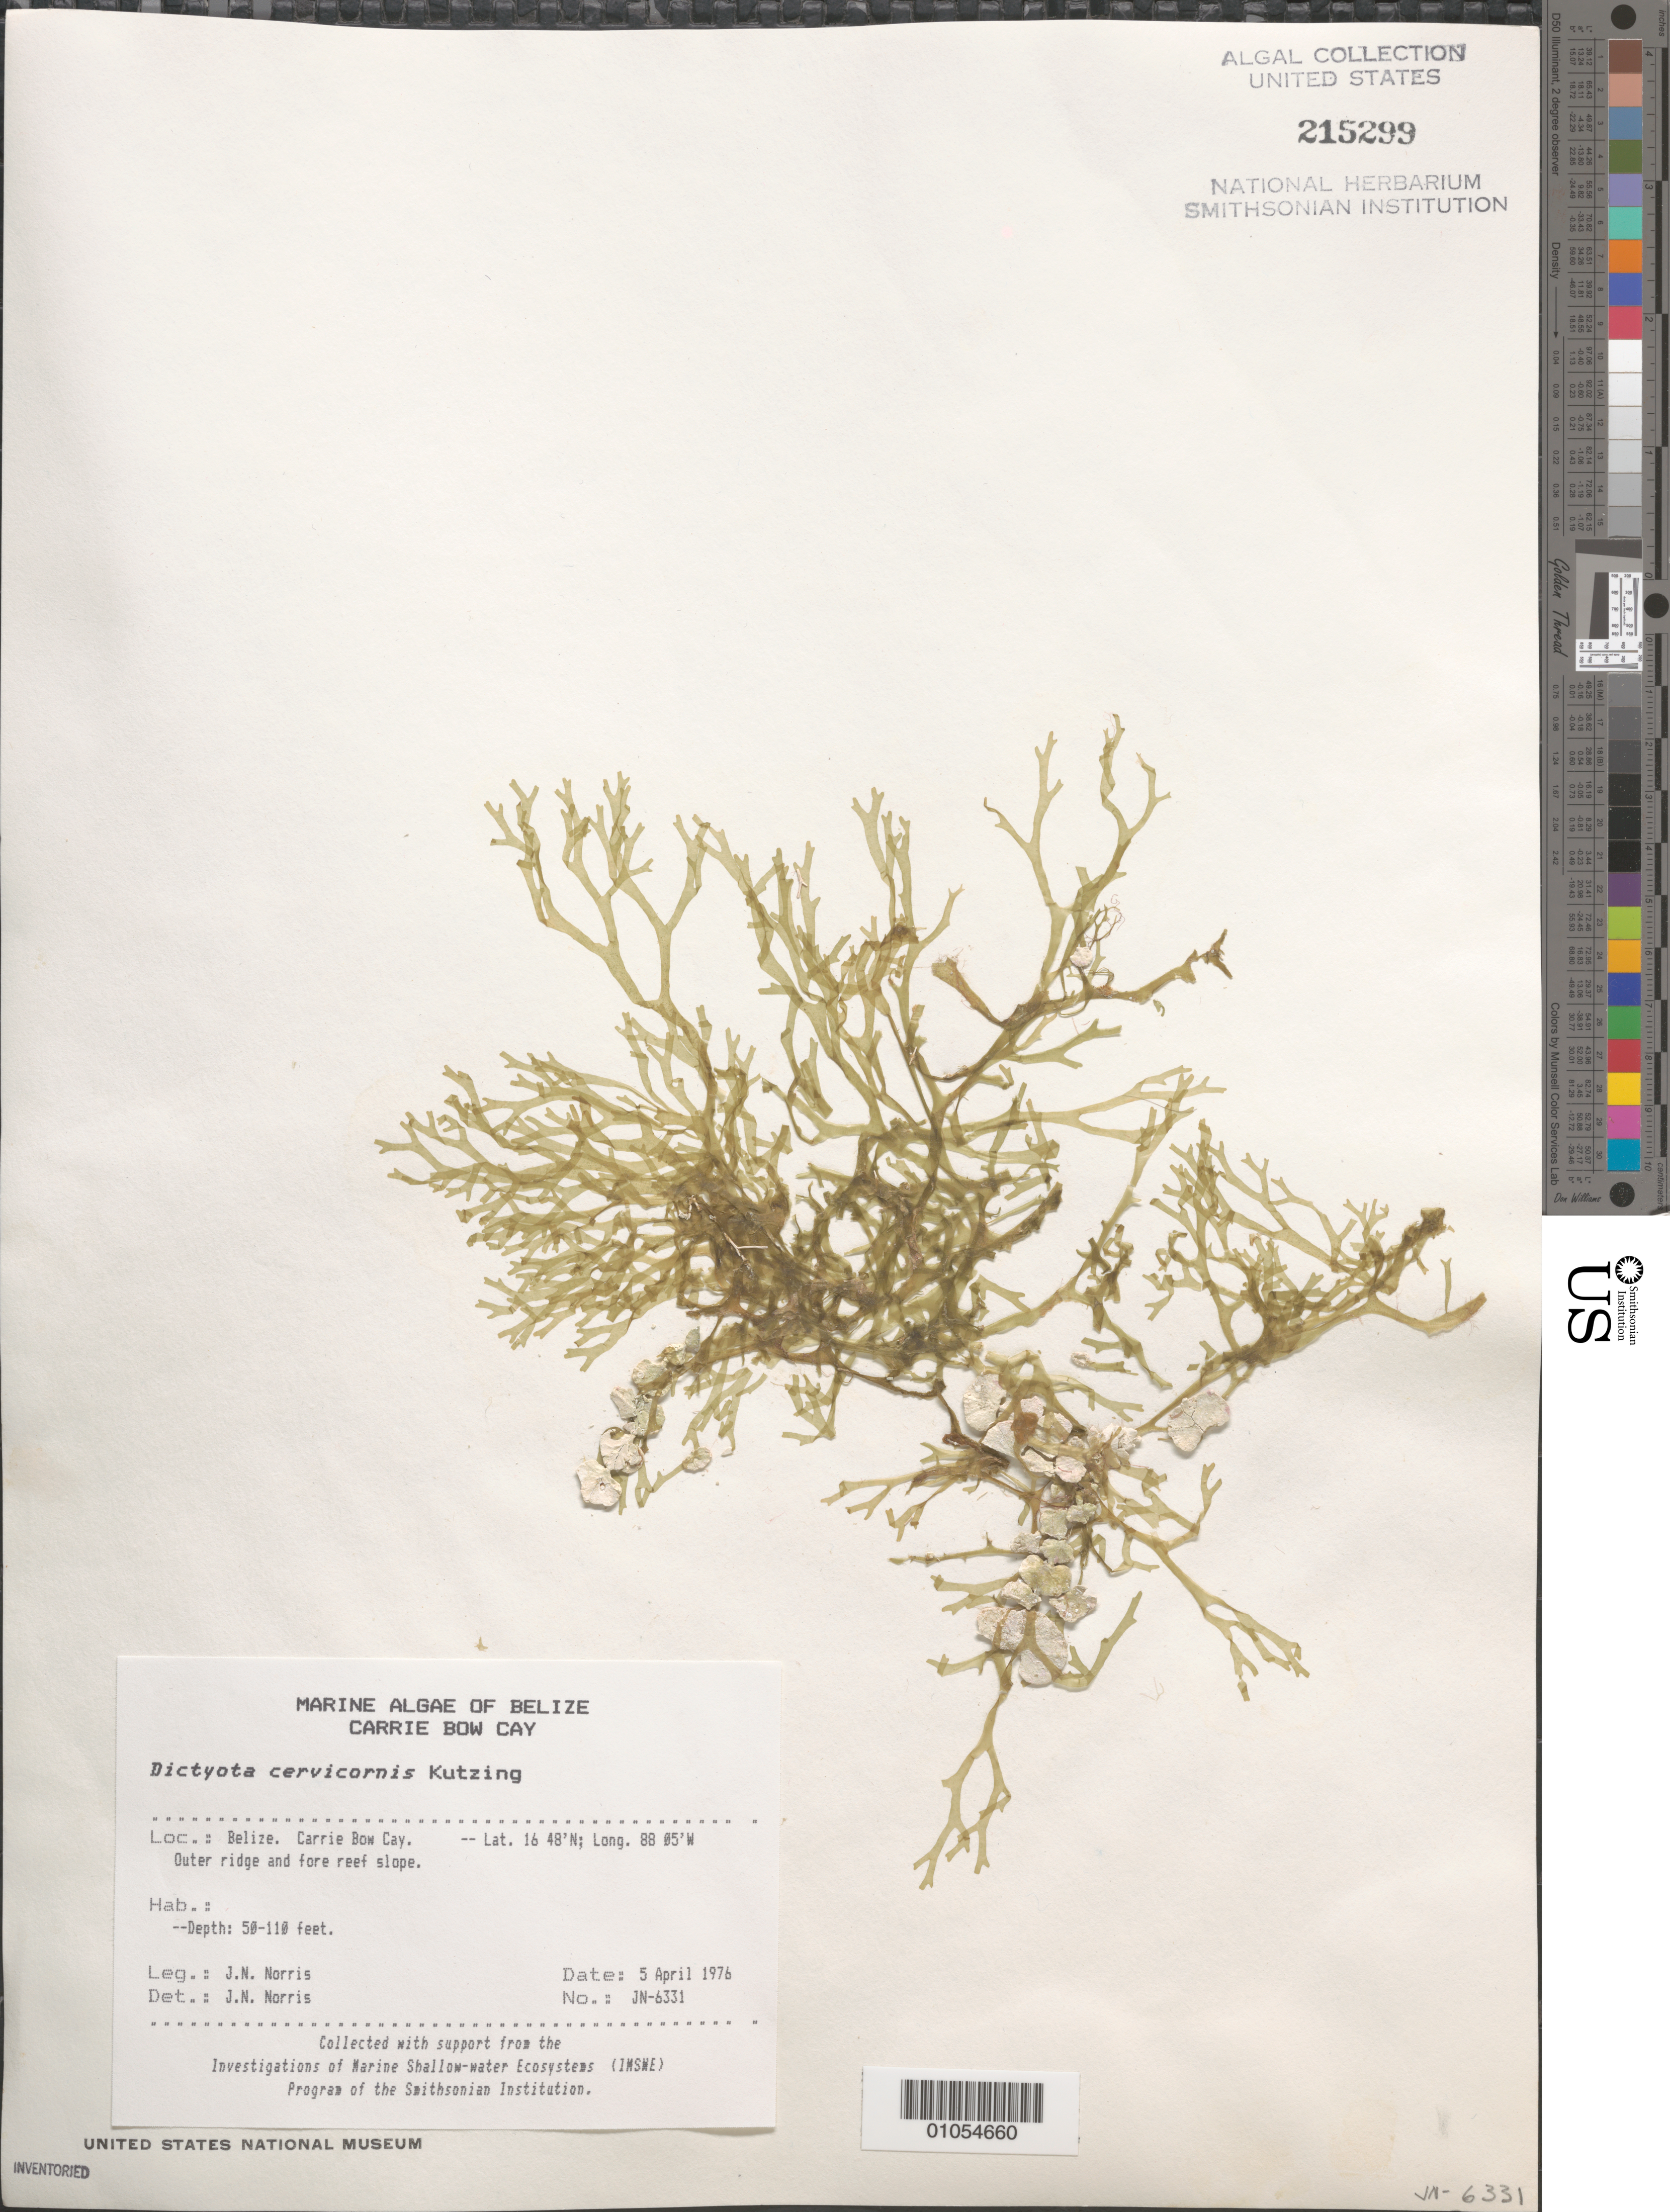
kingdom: Chromista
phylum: Ochrophyta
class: Phaeophyceae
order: Dictyotales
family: Dictyotaceae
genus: Dictyota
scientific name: Dictyota cervicornis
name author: Kütz.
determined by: Norris, James N.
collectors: J. N. Norris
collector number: JN-6331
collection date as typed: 05 Apr 1976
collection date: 1976-04-05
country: Belize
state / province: Stann Creek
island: Carrie Bow Cay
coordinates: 16 48'N, 88 05'W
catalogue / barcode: US 215299